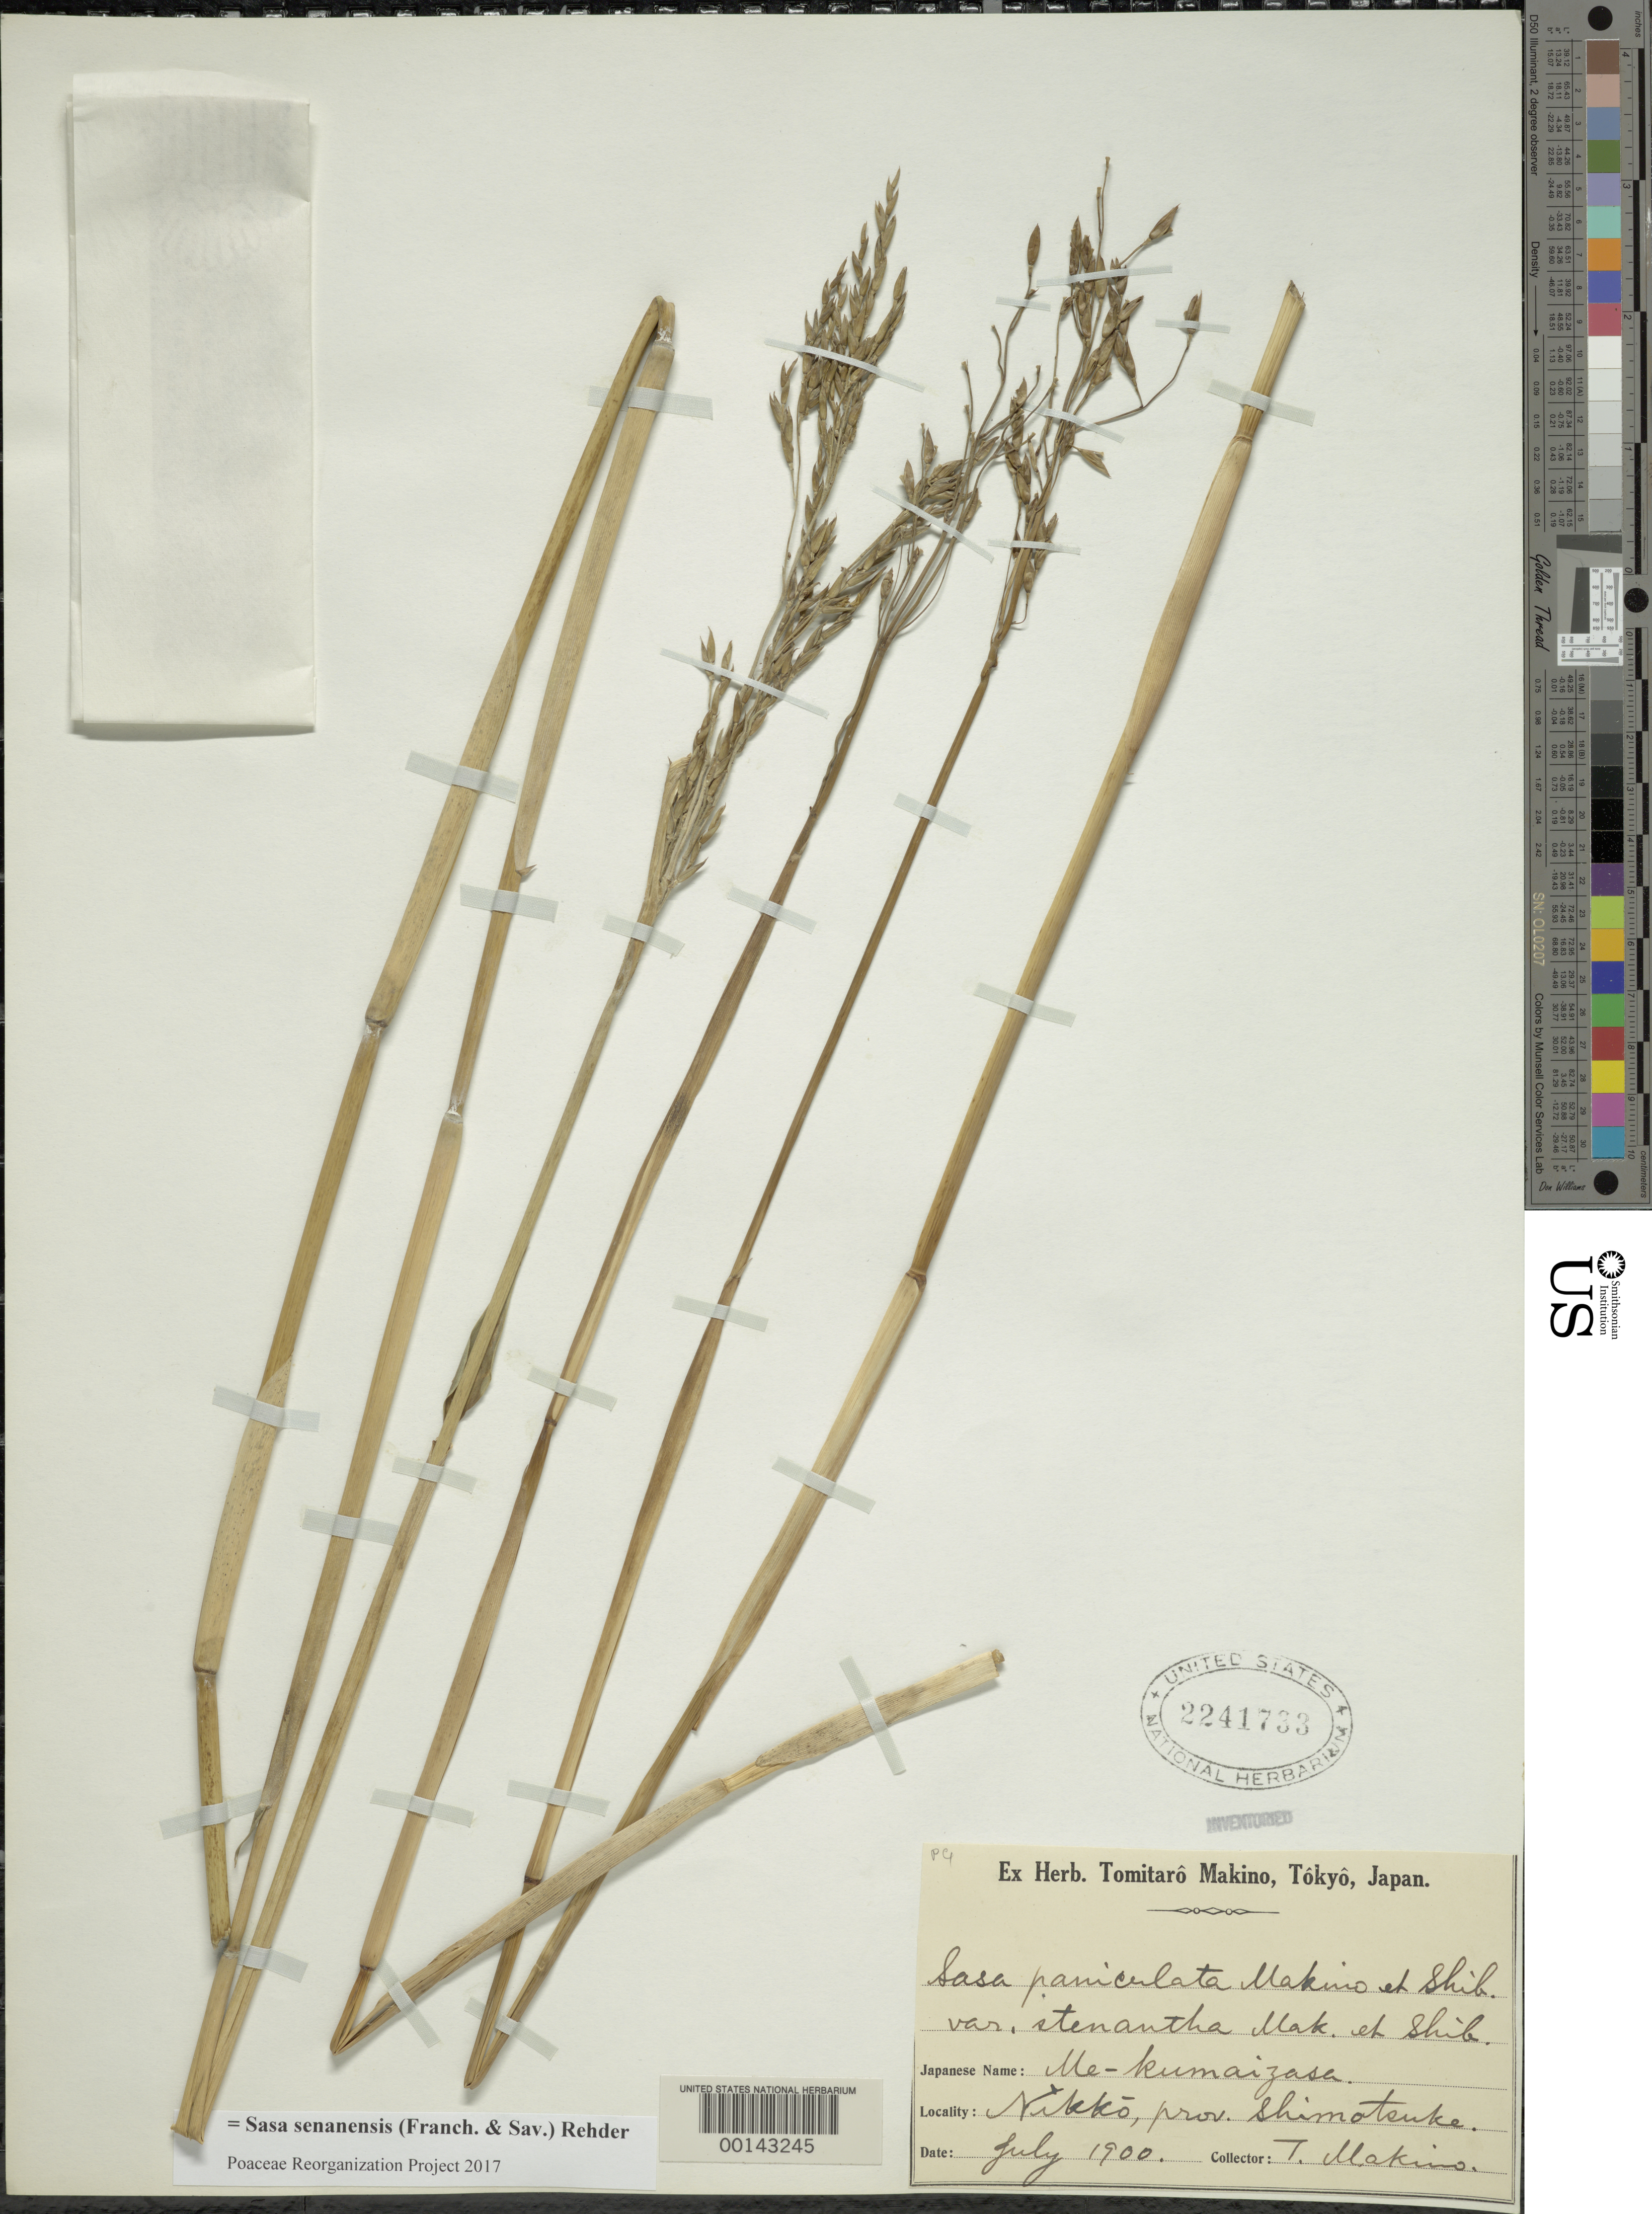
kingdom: Plantae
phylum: Tracheophyta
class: Liliopsida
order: Poales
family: Poaceae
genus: Sasa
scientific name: Sasa senanensis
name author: (Franch. & Sav.) Rehder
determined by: Poaceae Reorganization Project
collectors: T. Makino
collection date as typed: Jul 1900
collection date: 1900-07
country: Japan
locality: Shimotsuke, nikko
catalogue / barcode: US 2241733